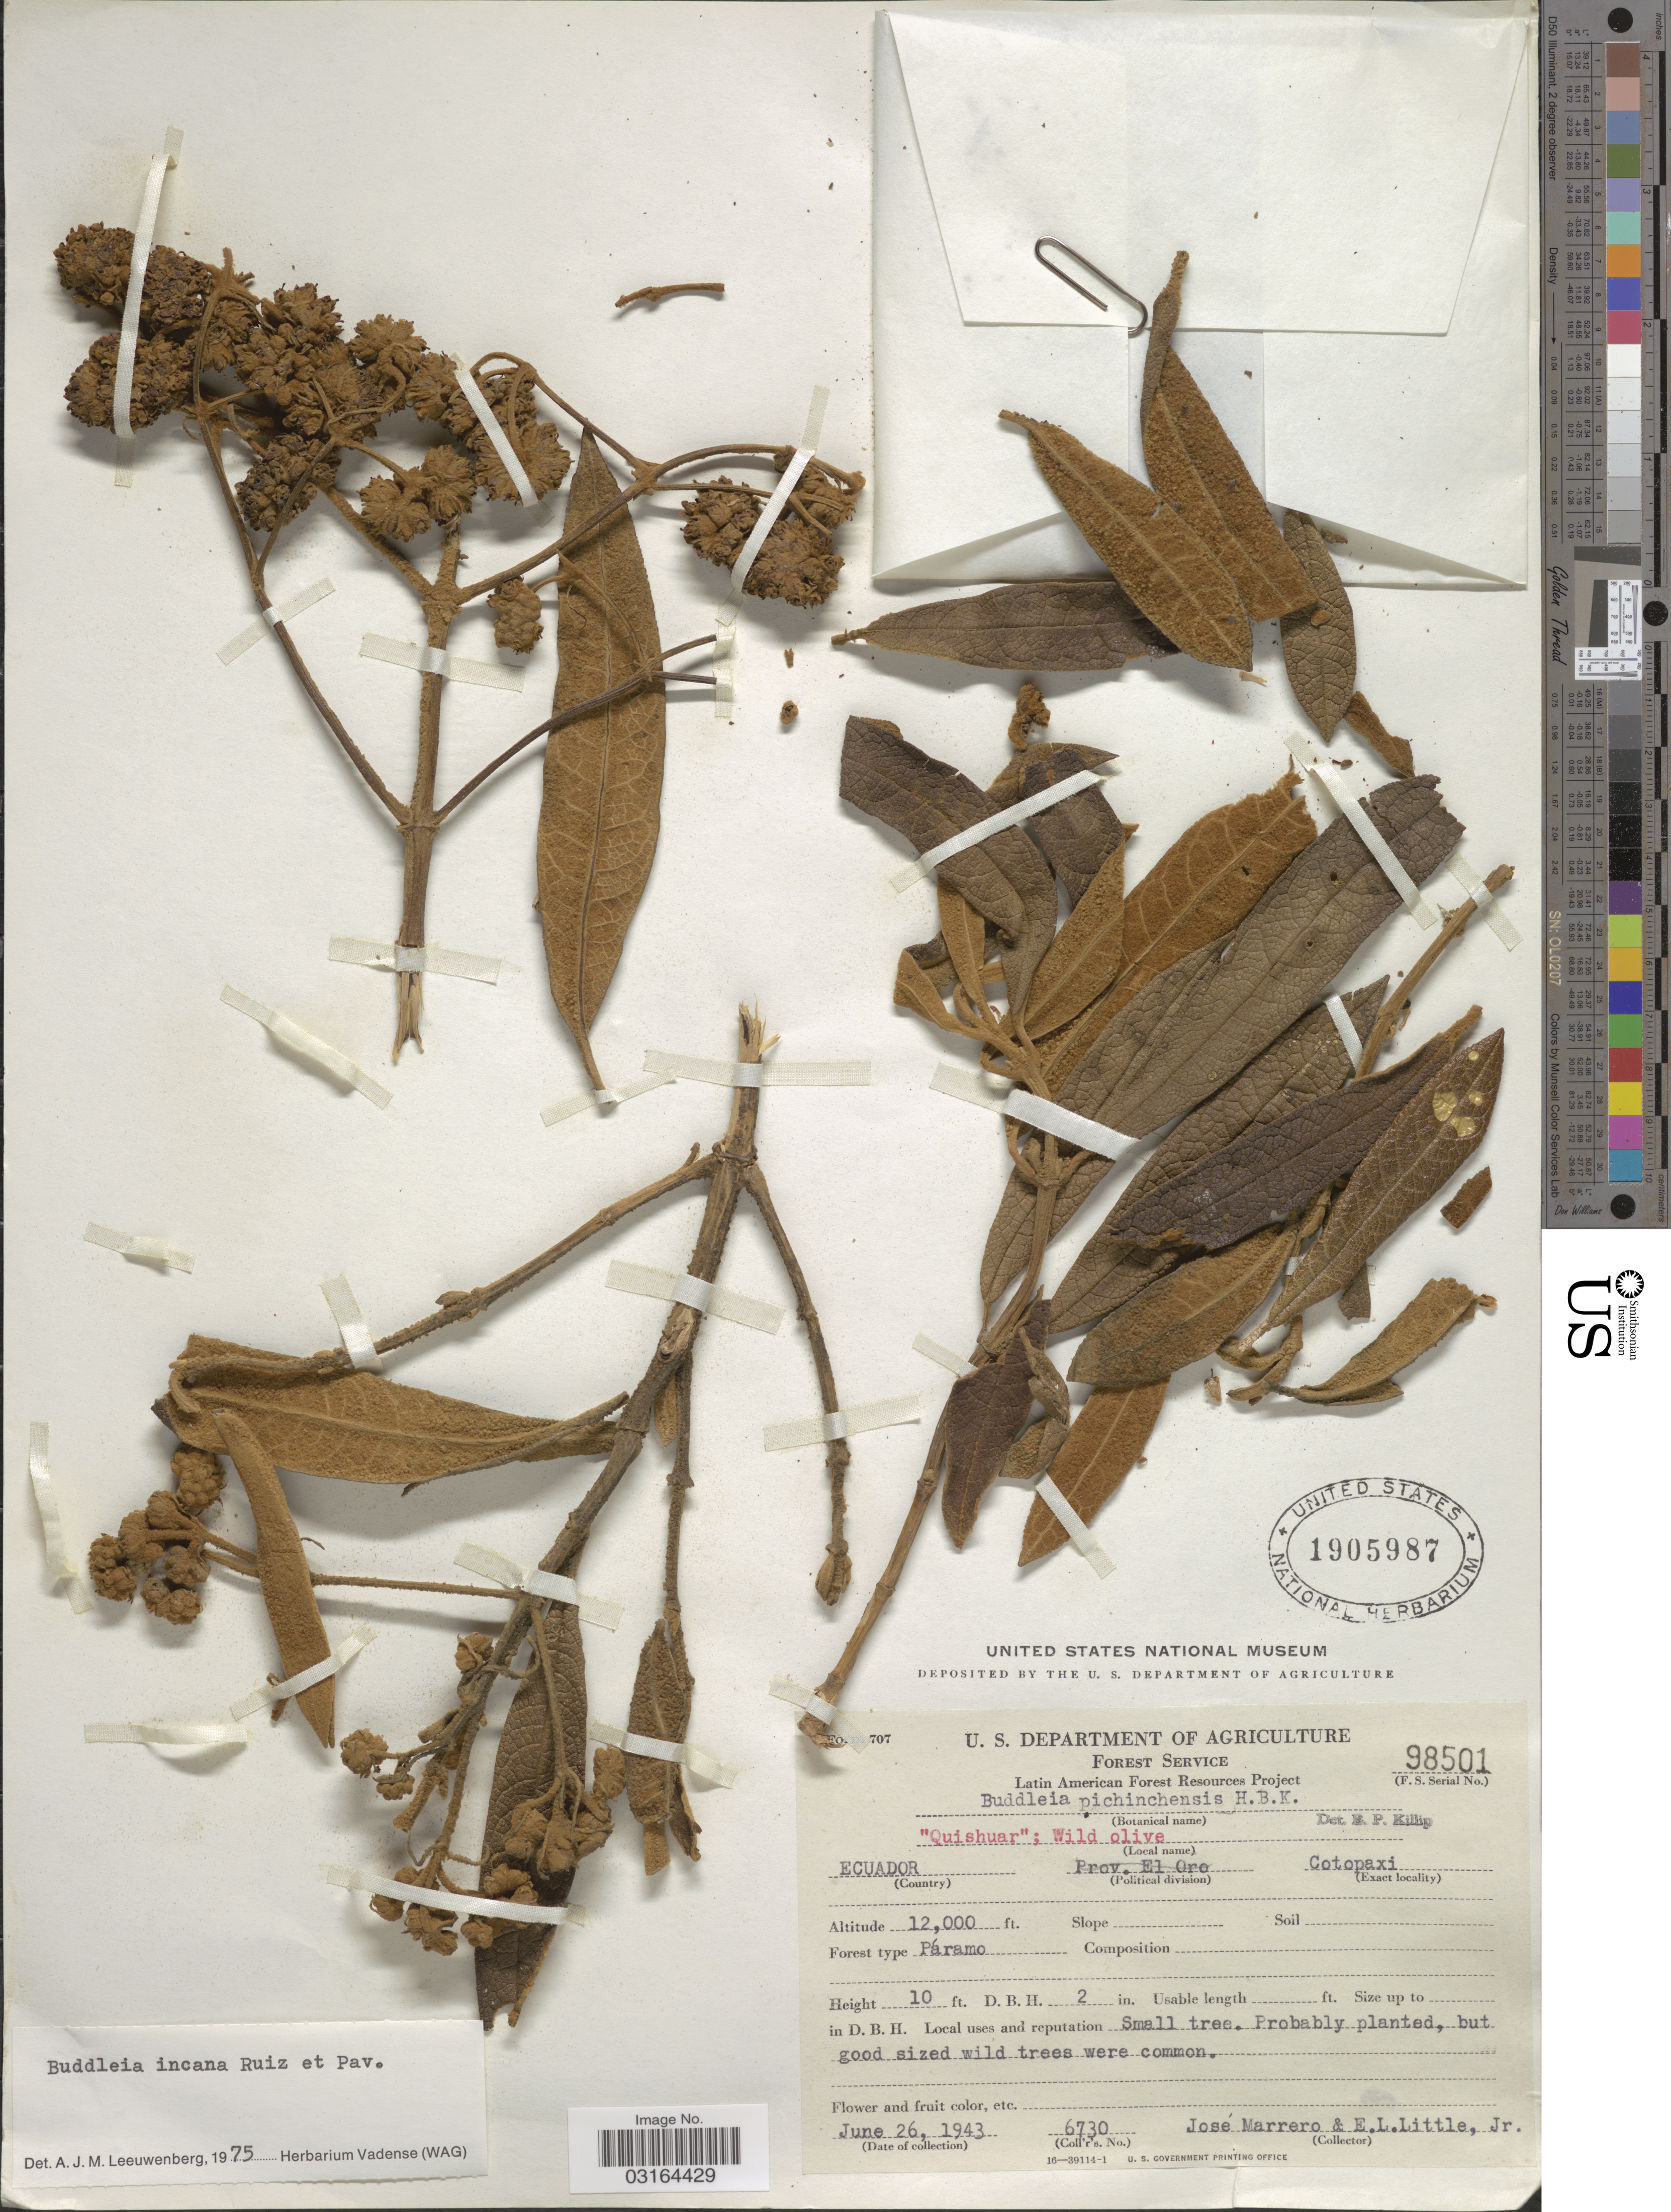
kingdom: Plantae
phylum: Tracheophyta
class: Magnoliopsida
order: Lamiales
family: Scrophulariaceae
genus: Buddleja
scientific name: Buddleja incana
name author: Ruiz & Pav.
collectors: J. Marrero & E. L. Little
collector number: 6730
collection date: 1943-06-26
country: Ecuador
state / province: El Oro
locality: Prov. El Oro. Cotopaxi.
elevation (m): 3658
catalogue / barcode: US 1905987